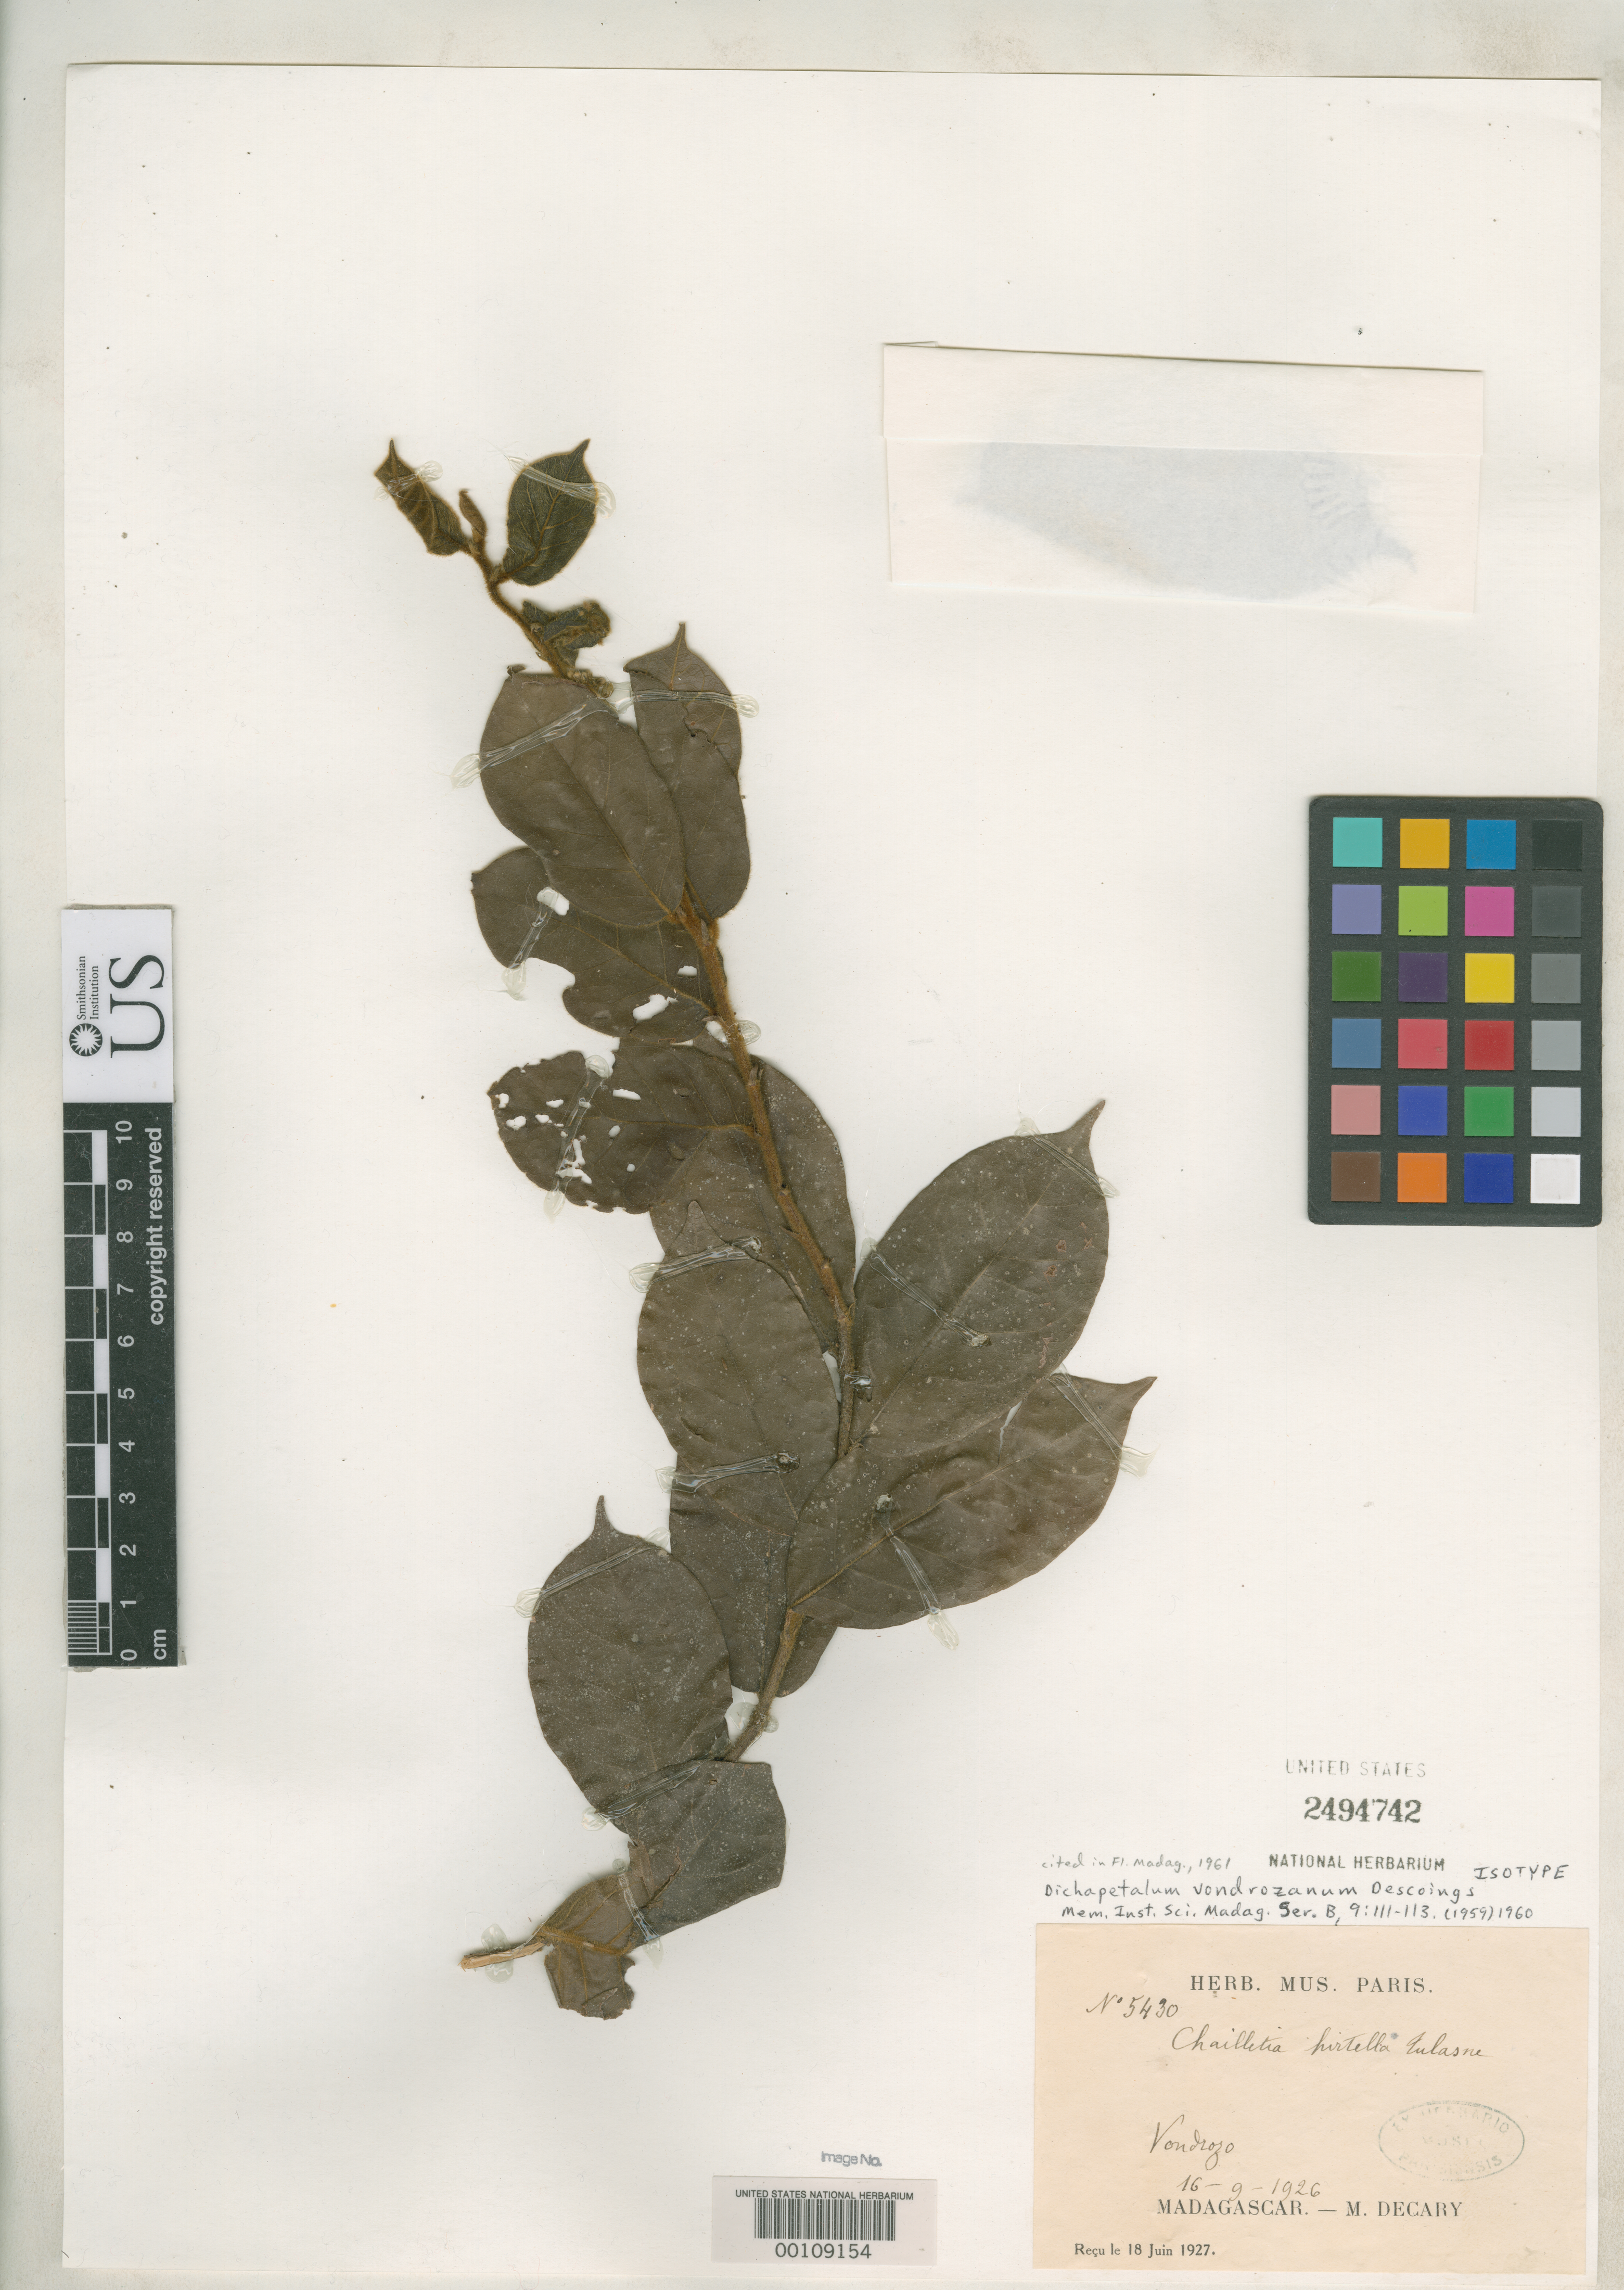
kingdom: Plantae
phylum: Tracheophyta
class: Magnoliopsida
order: Malpighiales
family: Dichapetalaceae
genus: Dichapetalum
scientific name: Dichapetalum vonprozanum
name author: Desc.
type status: Isotype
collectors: R. Decary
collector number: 5430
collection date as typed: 16 Sep 1926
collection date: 1926-09-16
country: Madagascar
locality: Madagascar, Vondrozo.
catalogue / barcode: US 2494742